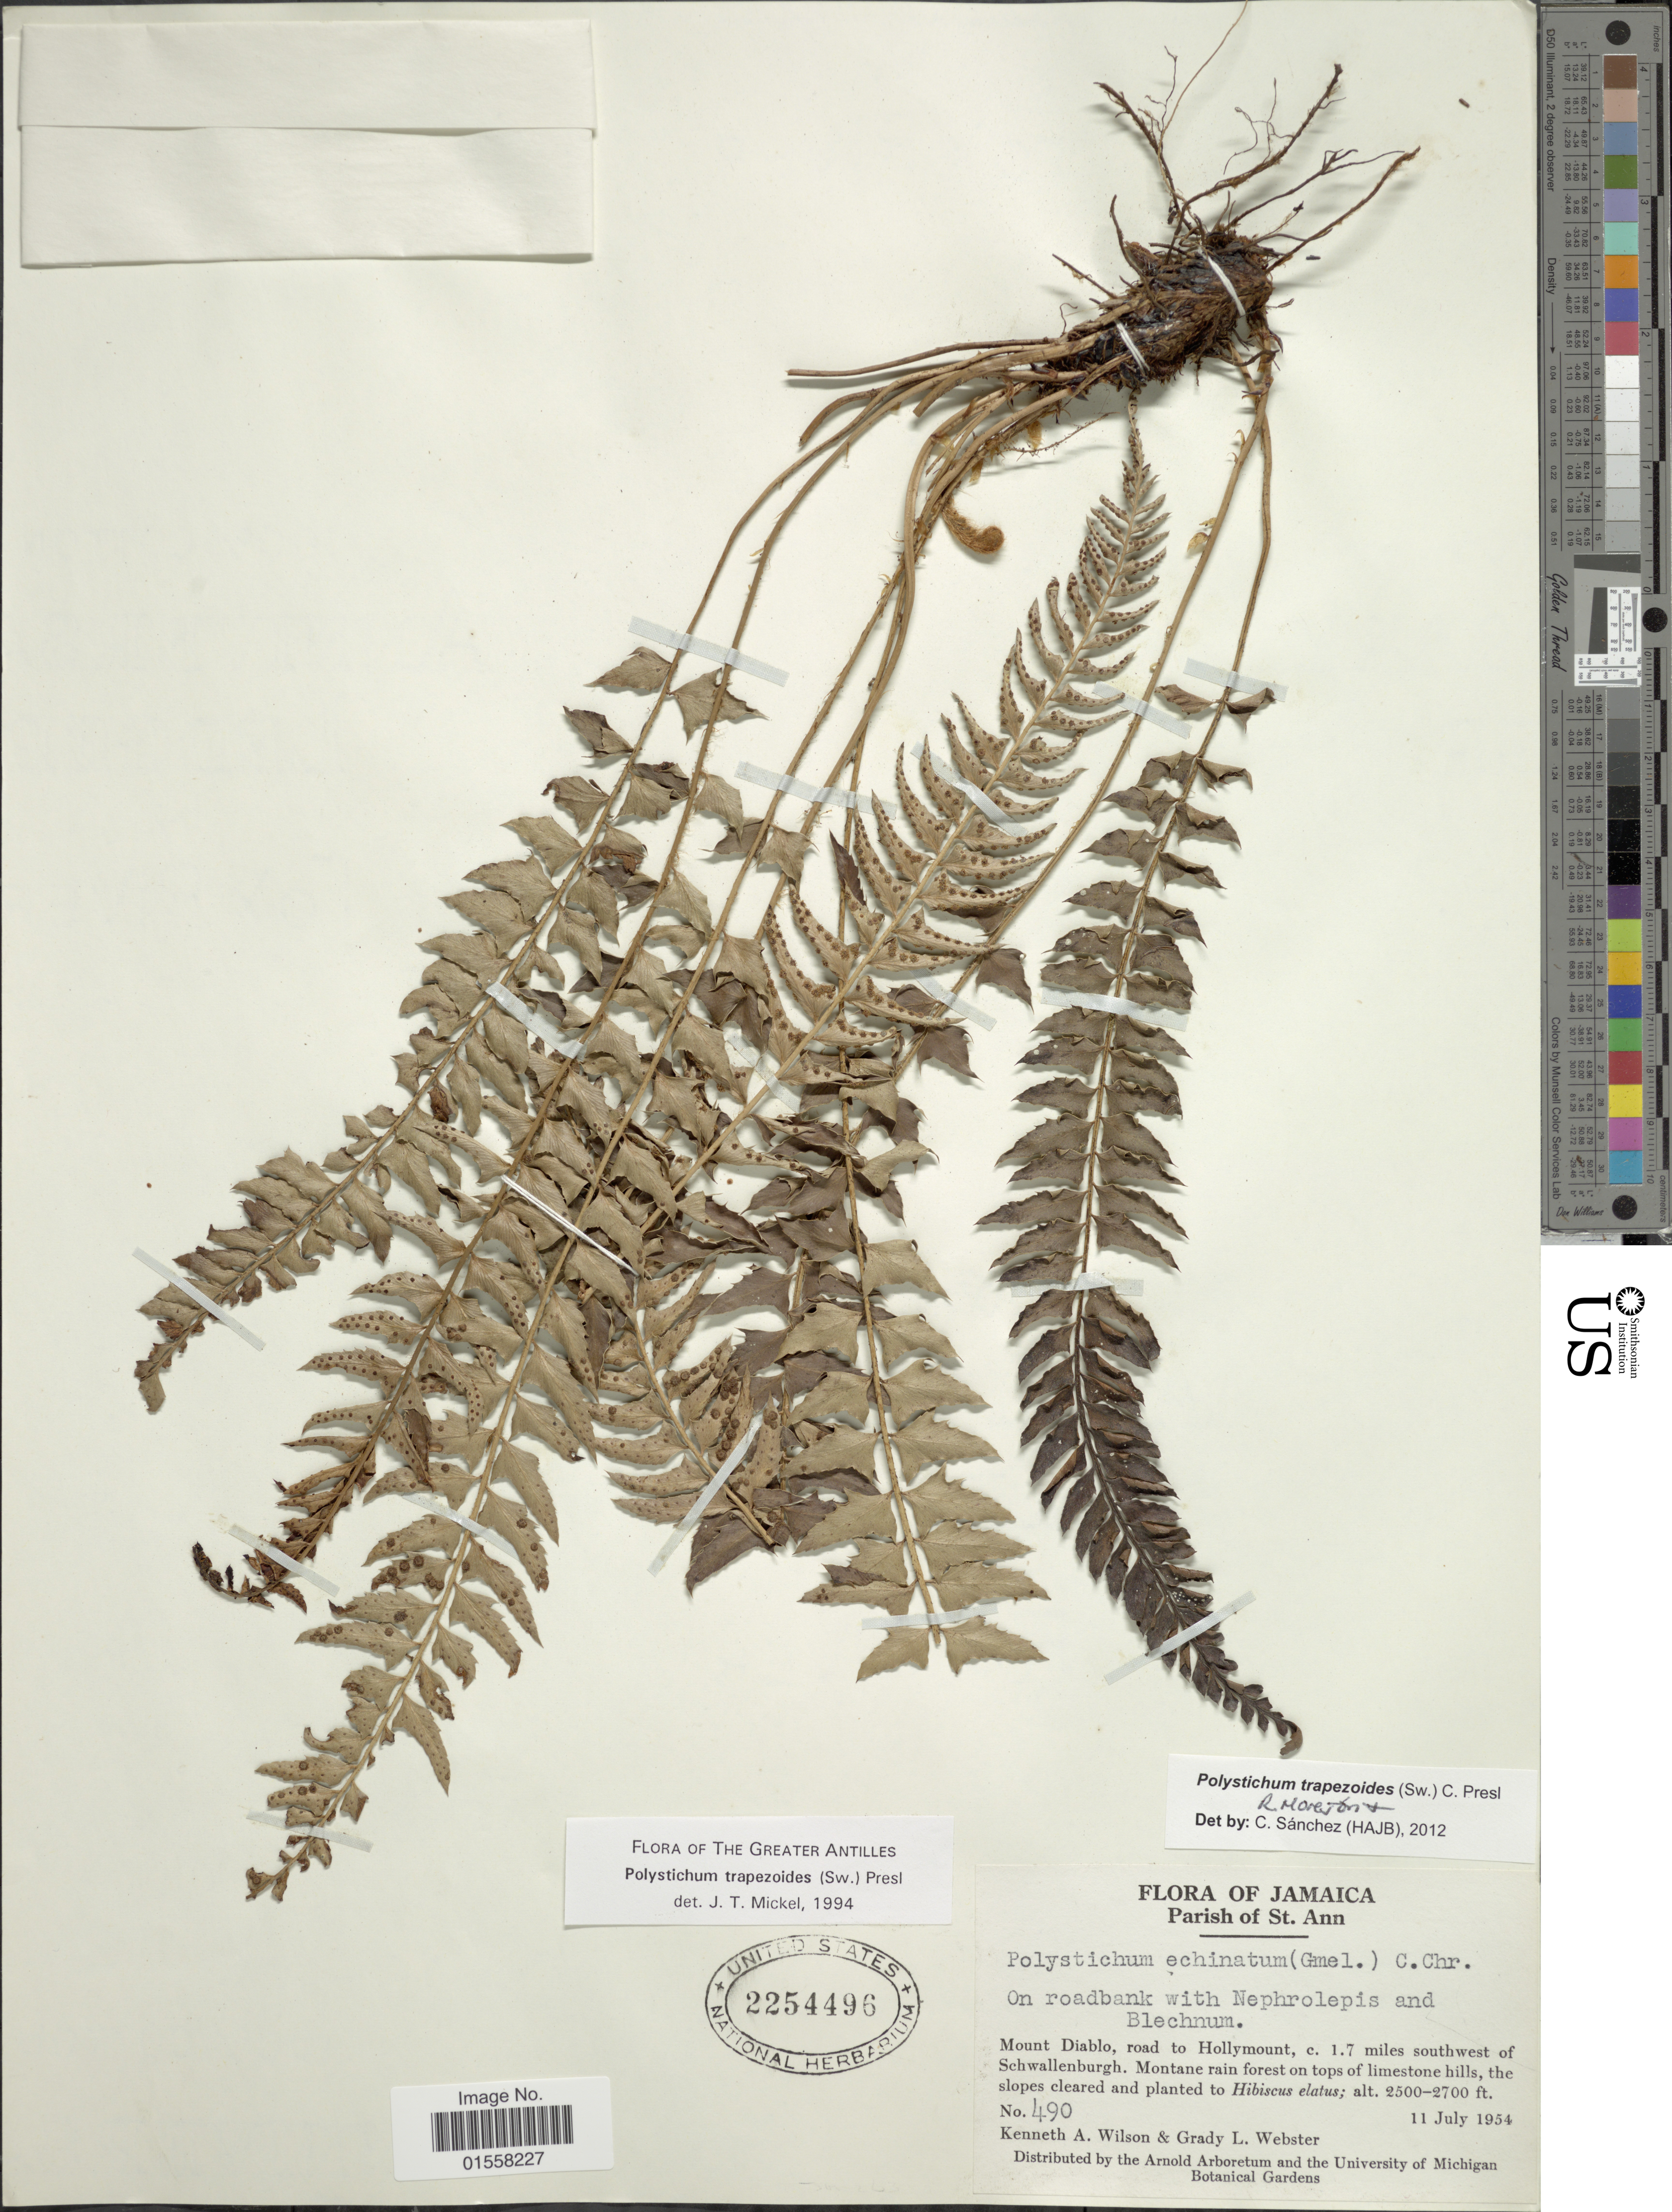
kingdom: Plantae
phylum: Tracheophyta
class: Polypodiopsida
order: Polypodiales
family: Dryopteridaceae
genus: Polystichum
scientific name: Polystichum trapezoides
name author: (Sw.) C. Presl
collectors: K. A. Wilson & G. L. Webster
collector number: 490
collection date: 1954-07-11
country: Jamaica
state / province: Saint Ann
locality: Jamaica, Parish of St. Ann. Mount Diablo, road to Hollymount, c. 1.7 miles southwest of Schwallenburgh.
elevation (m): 762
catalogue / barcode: US 2254496